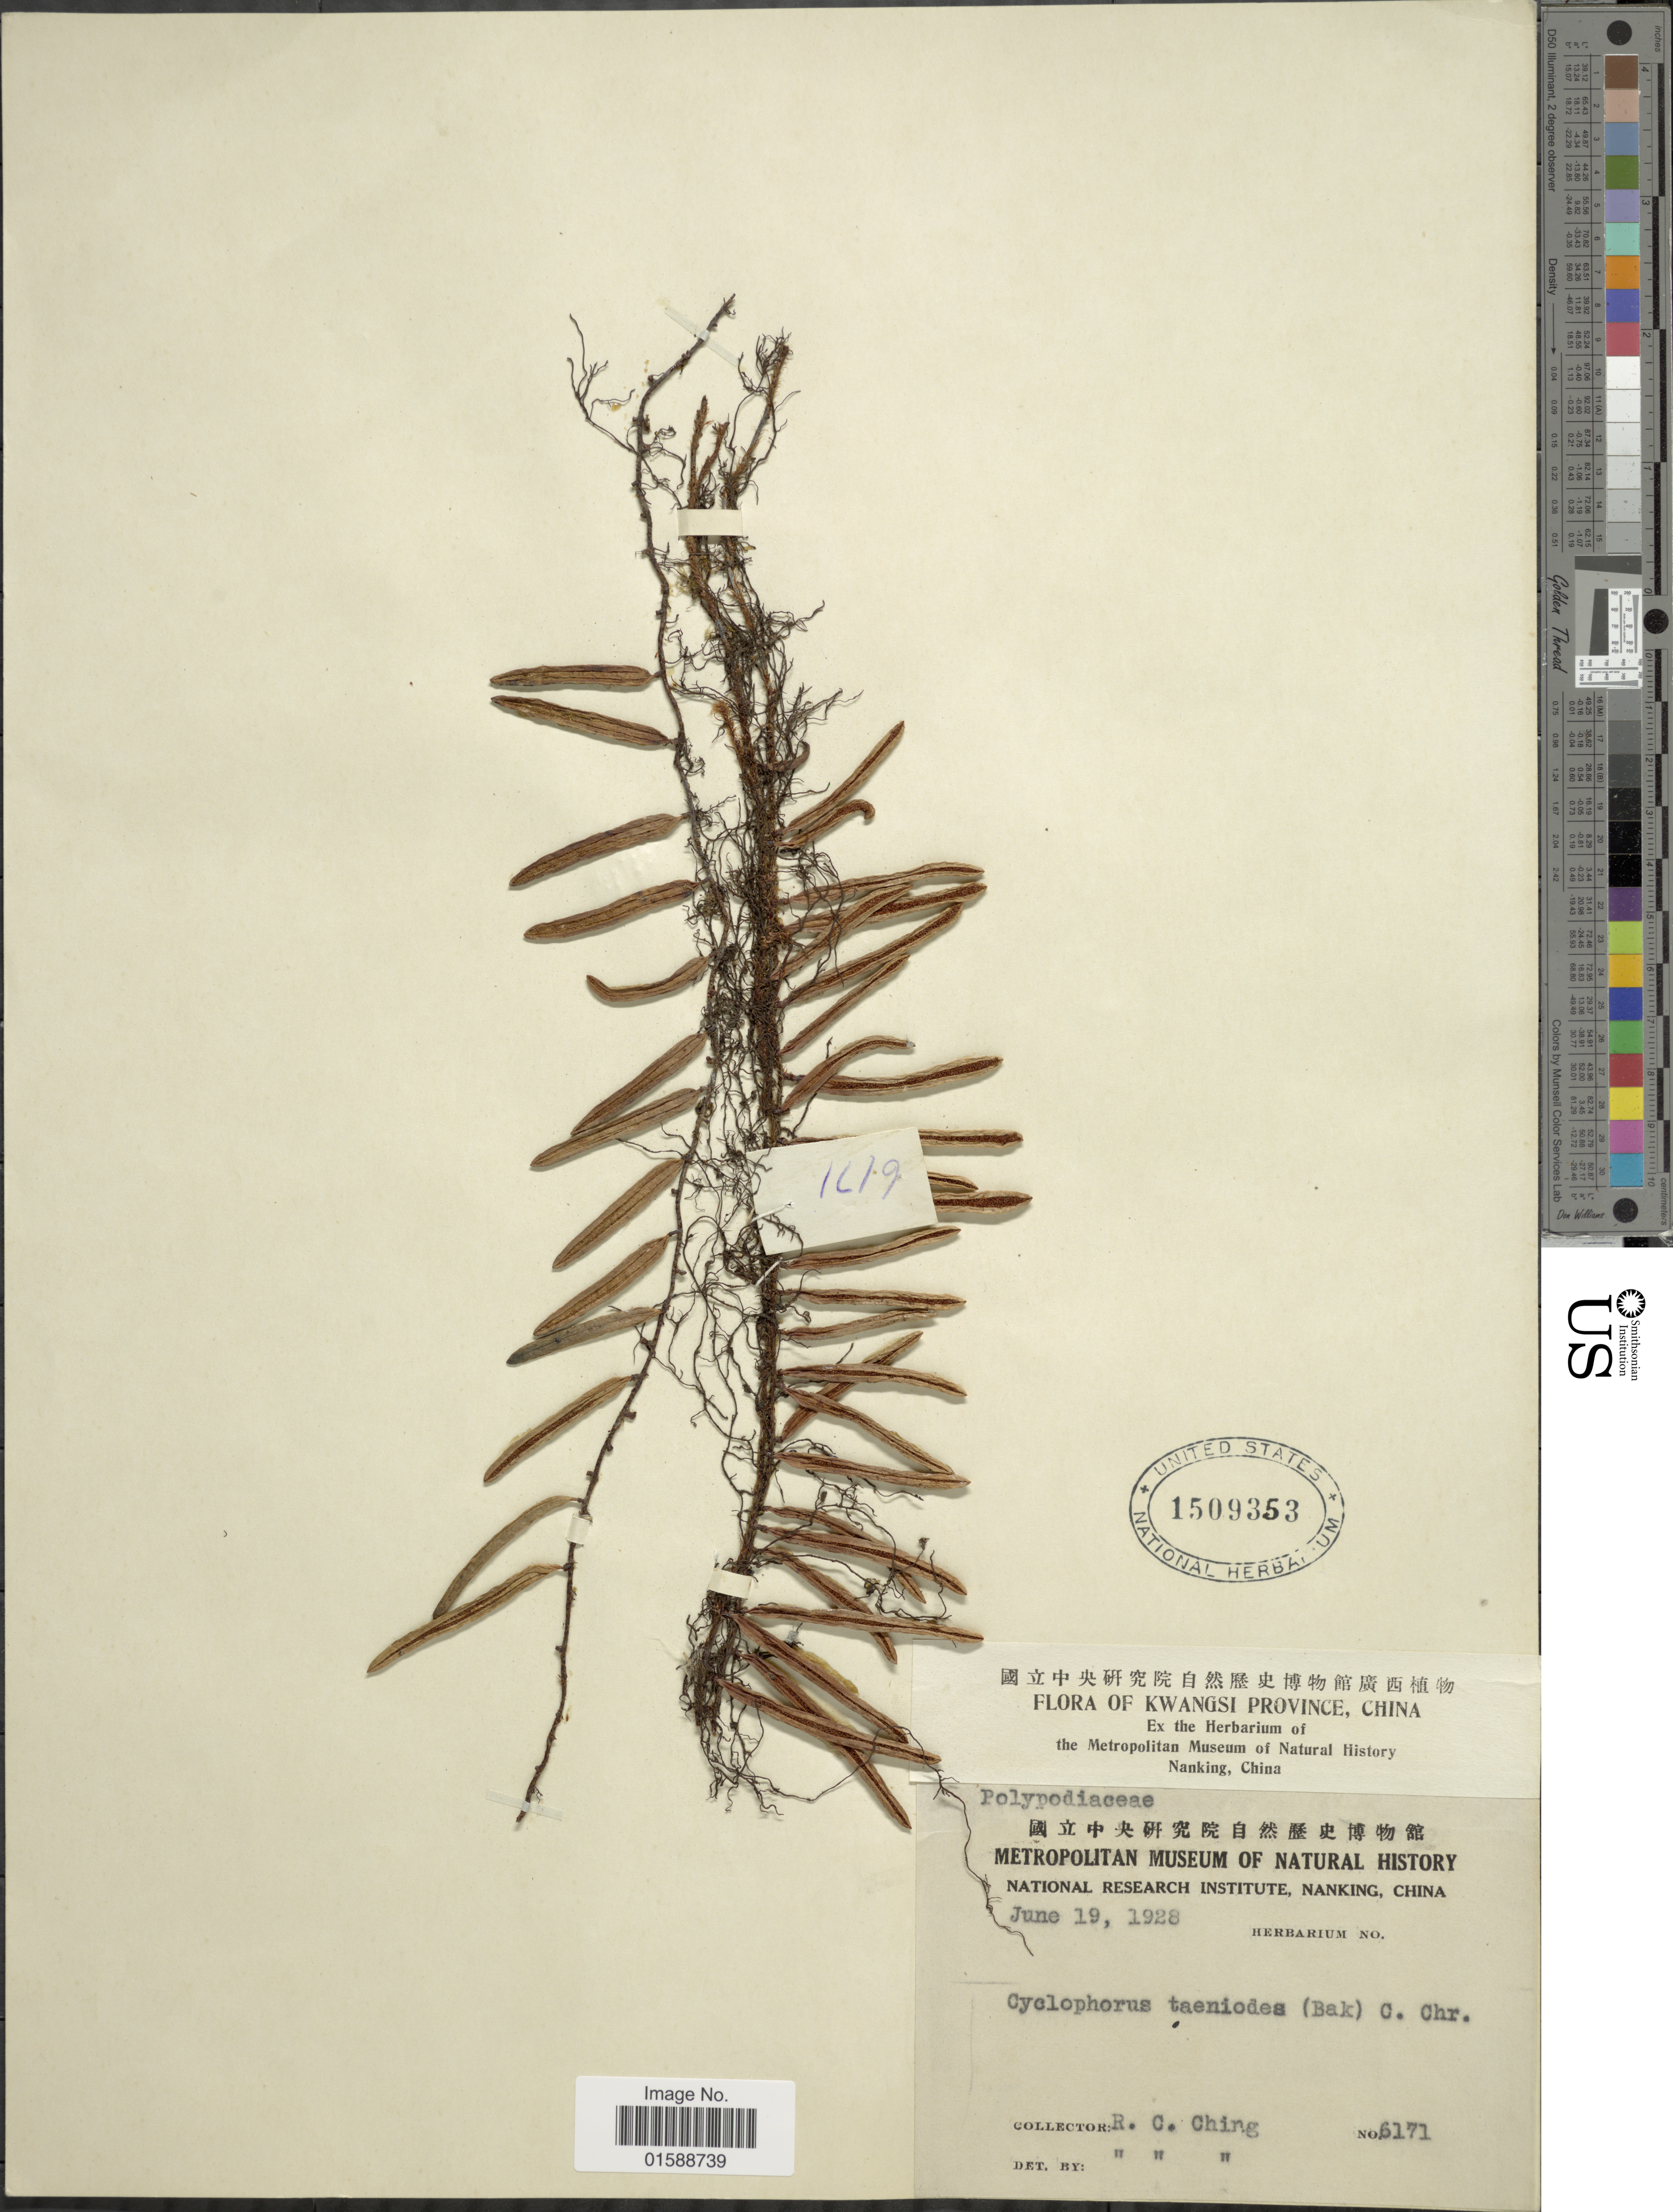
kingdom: Plantae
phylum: Tracheophyta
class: Polypodiopsida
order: Polypodiales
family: Polypodiaceae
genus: Pyrrosia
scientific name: Pyrrosia angustata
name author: (Sw.) Ching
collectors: R. C. Ching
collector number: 6171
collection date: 1928-06-19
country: China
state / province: Guangxi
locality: Kwangsi Province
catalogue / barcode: US 1509353